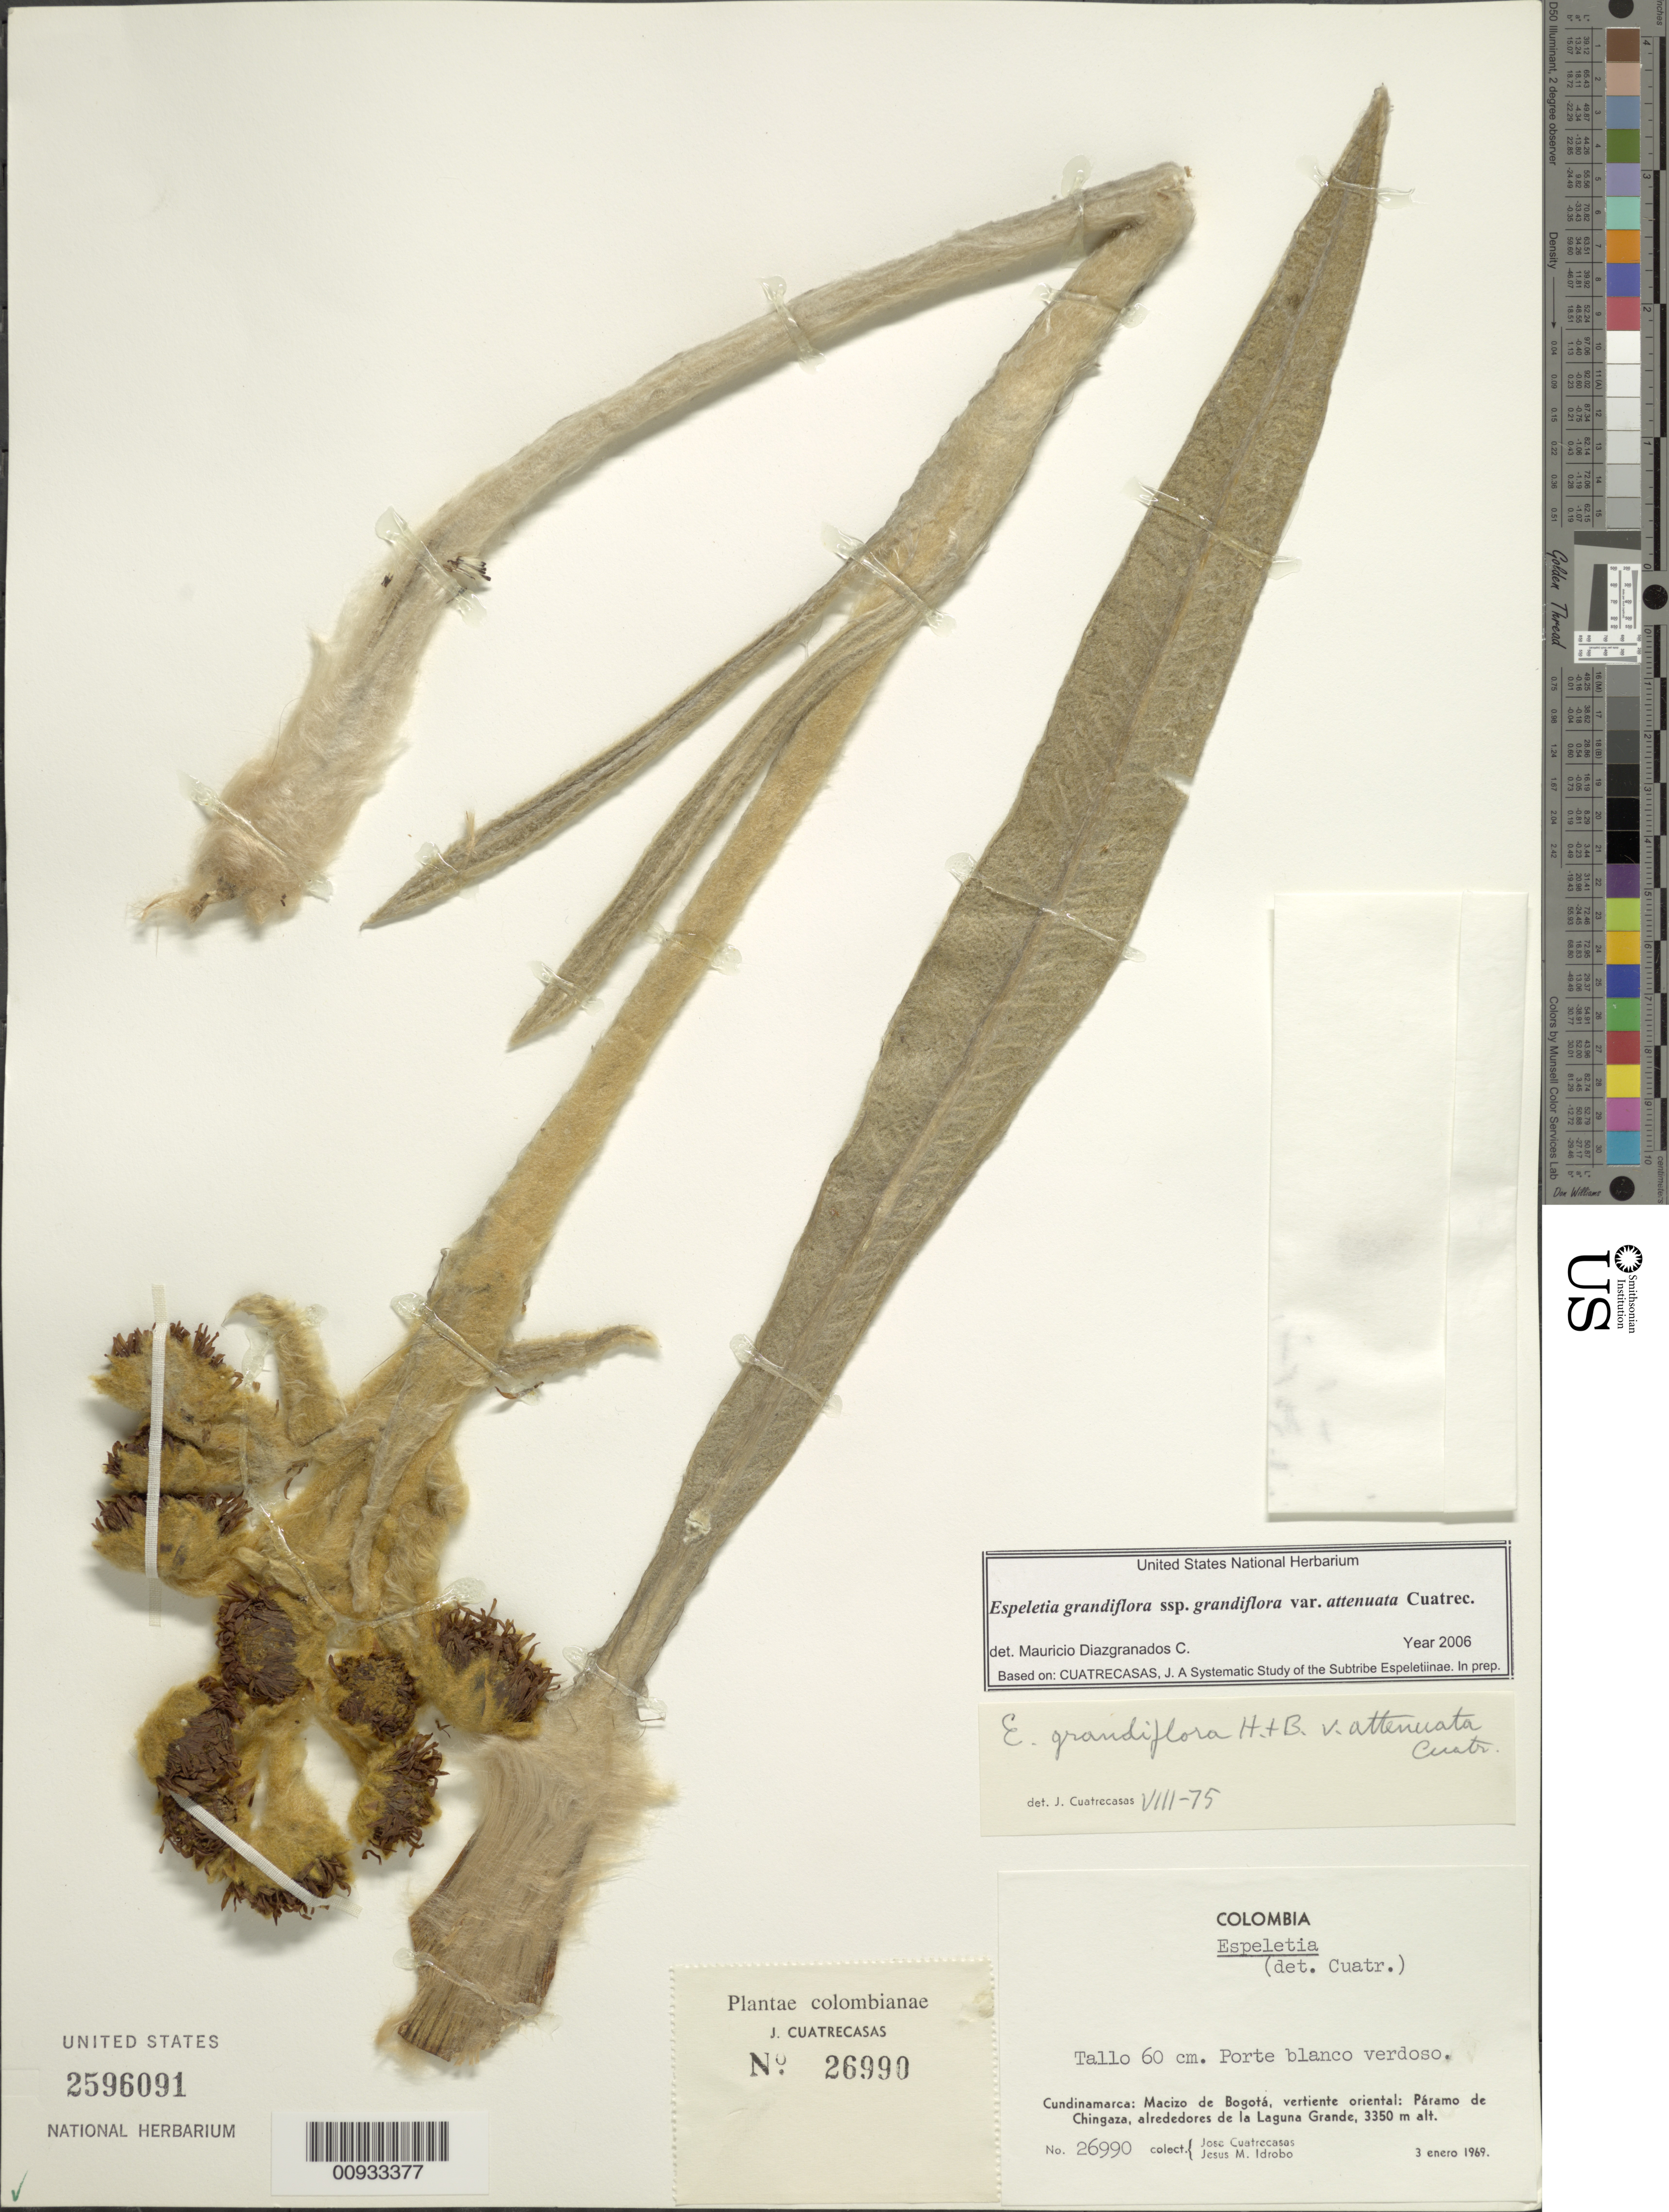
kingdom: Plantae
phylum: Tracheophyta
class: Magnoliopsida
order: Asterales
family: Asteraceae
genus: Espeletia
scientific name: Espeletia grandiflora var. attenuata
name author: Cuatrec.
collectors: J. Cuatrecasas & J. M. Idrobo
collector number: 26990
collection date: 1969-01-03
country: Colombia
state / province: Cundinamarca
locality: Páramo de Chingaza [Diazgranados: or Chisacá?] . Macizo de Bogotá, vertiente Oriental, alrededores de la Laguna Grande.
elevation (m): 3350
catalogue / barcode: US 2596091